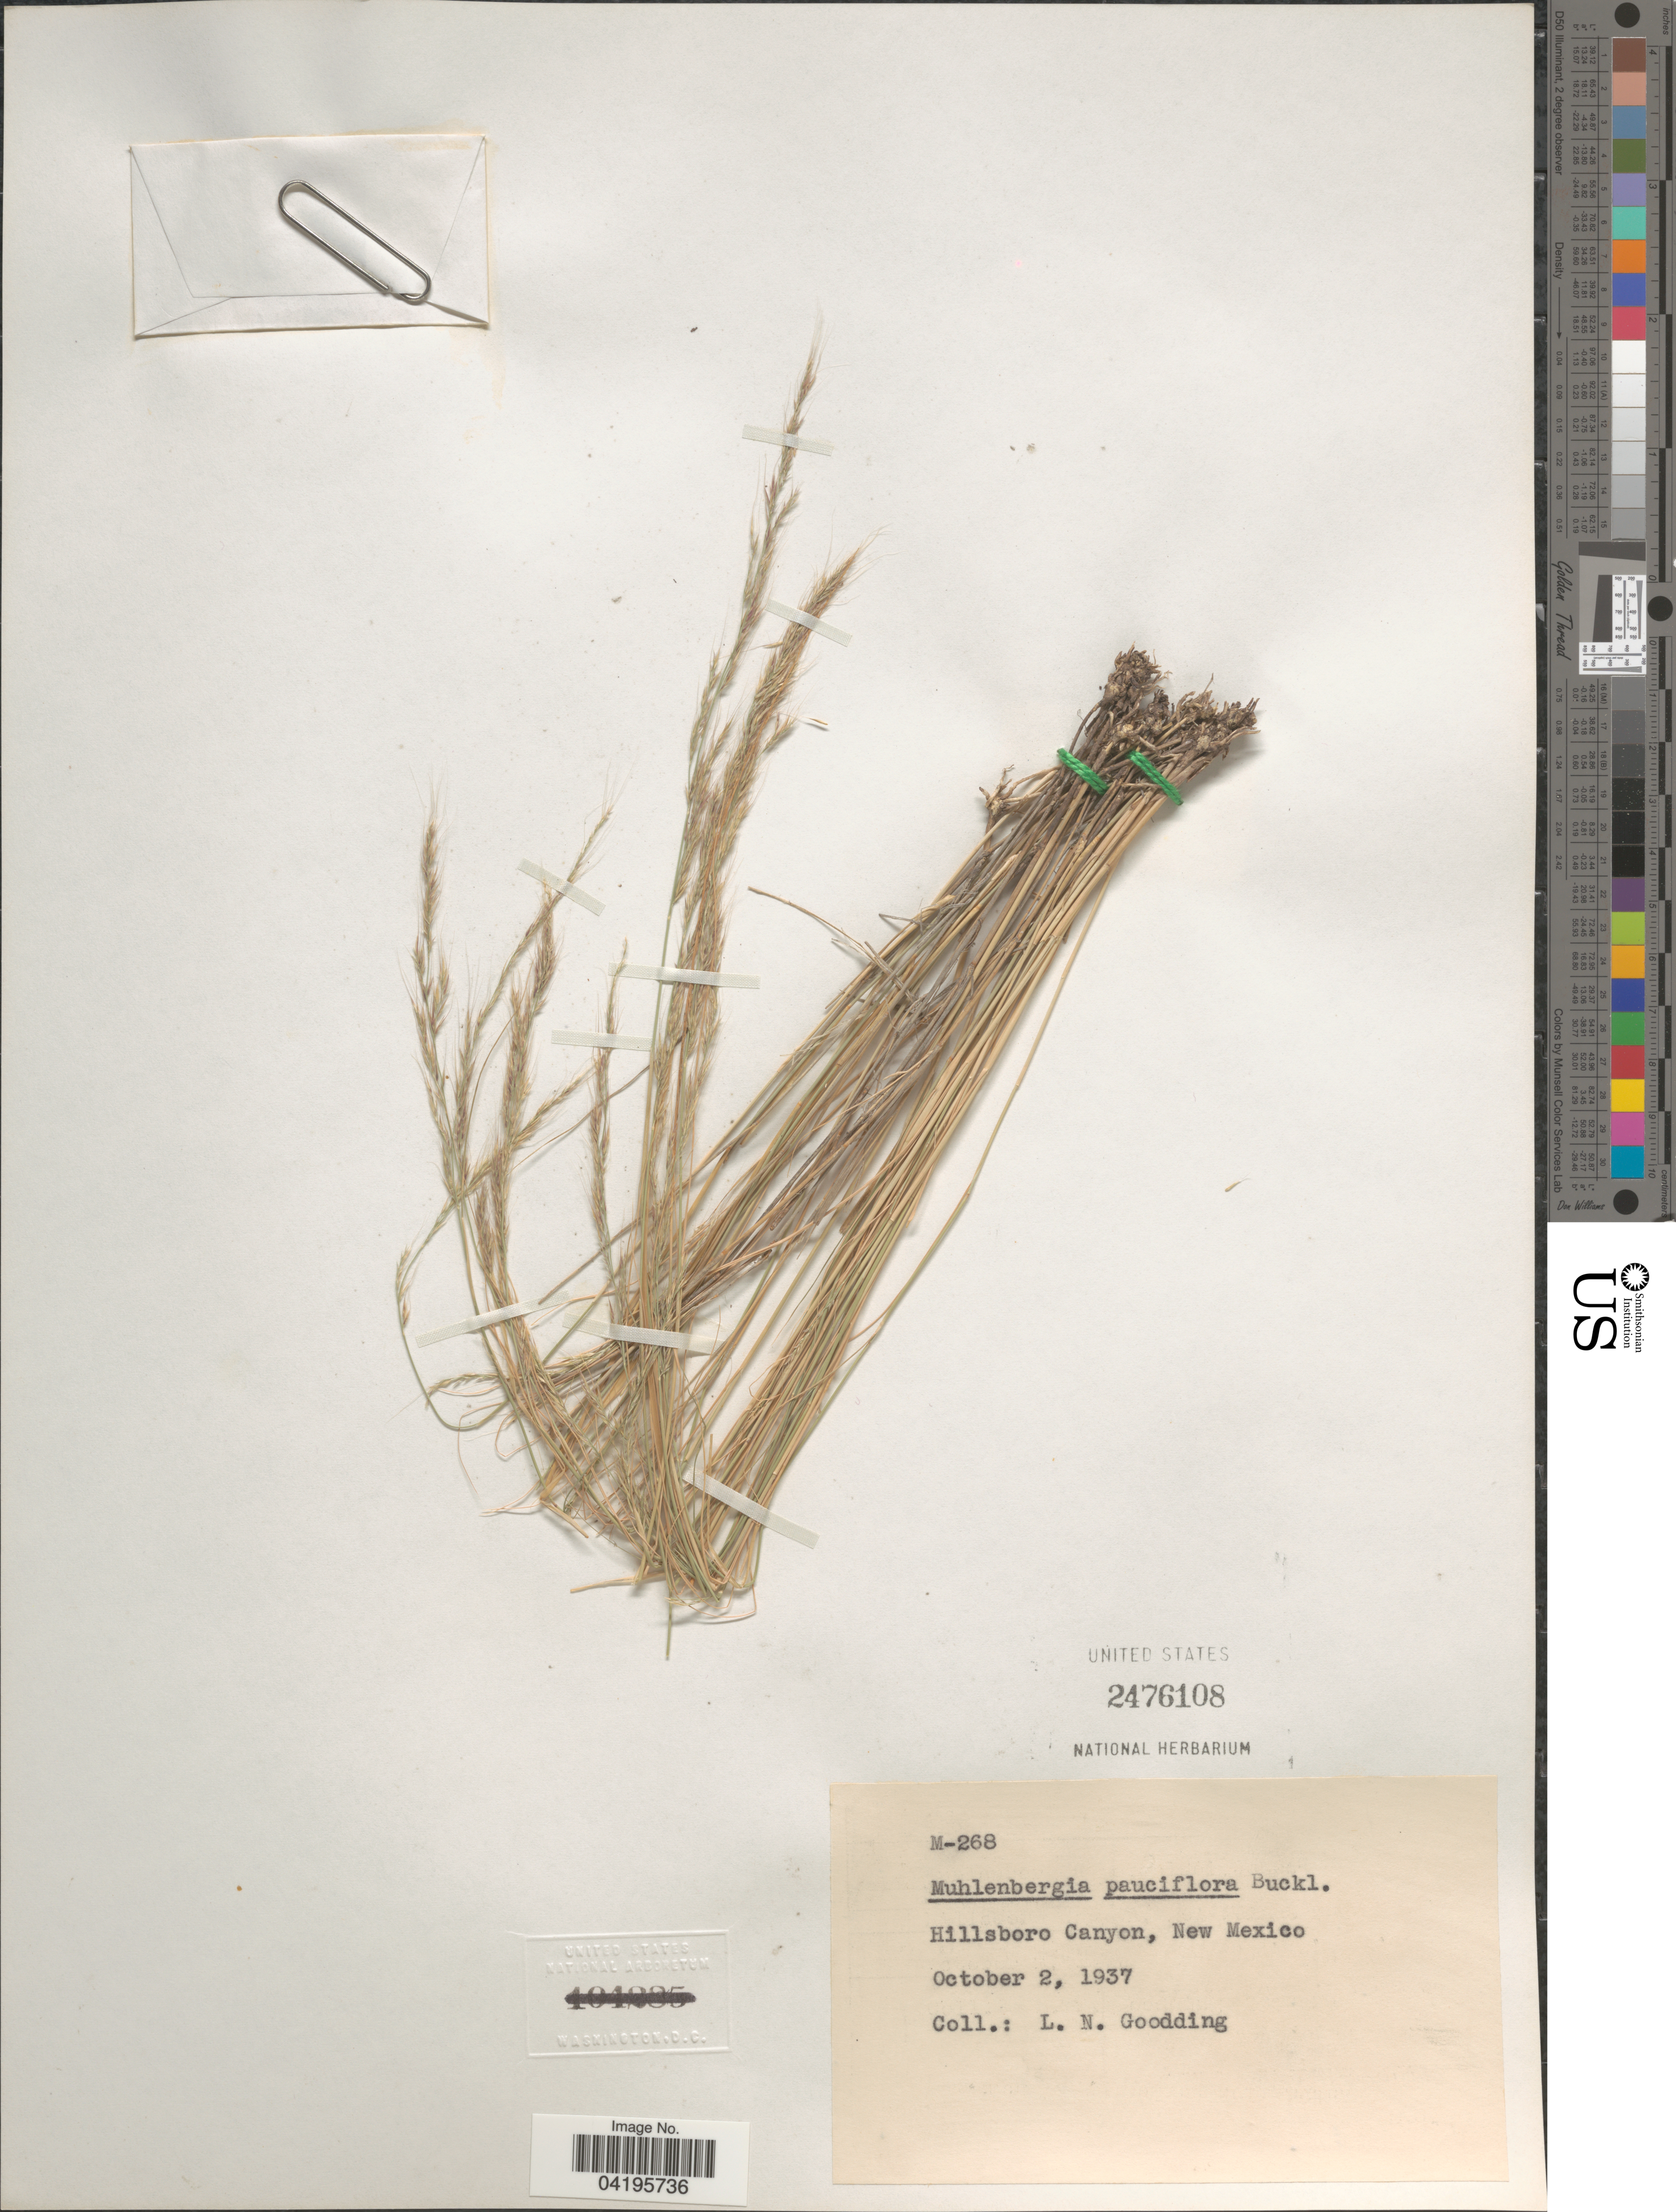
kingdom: Plantae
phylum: Tracheophyta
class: Liliopsida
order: Poales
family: Poaceae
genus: Muhlenbergia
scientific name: Muhlenbergia pauciflora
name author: Buckley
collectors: L. N. Goodding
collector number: M-268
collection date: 1937-10-02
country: United States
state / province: New Mexico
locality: Hillsboro Canyon.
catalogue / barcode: US 2476108